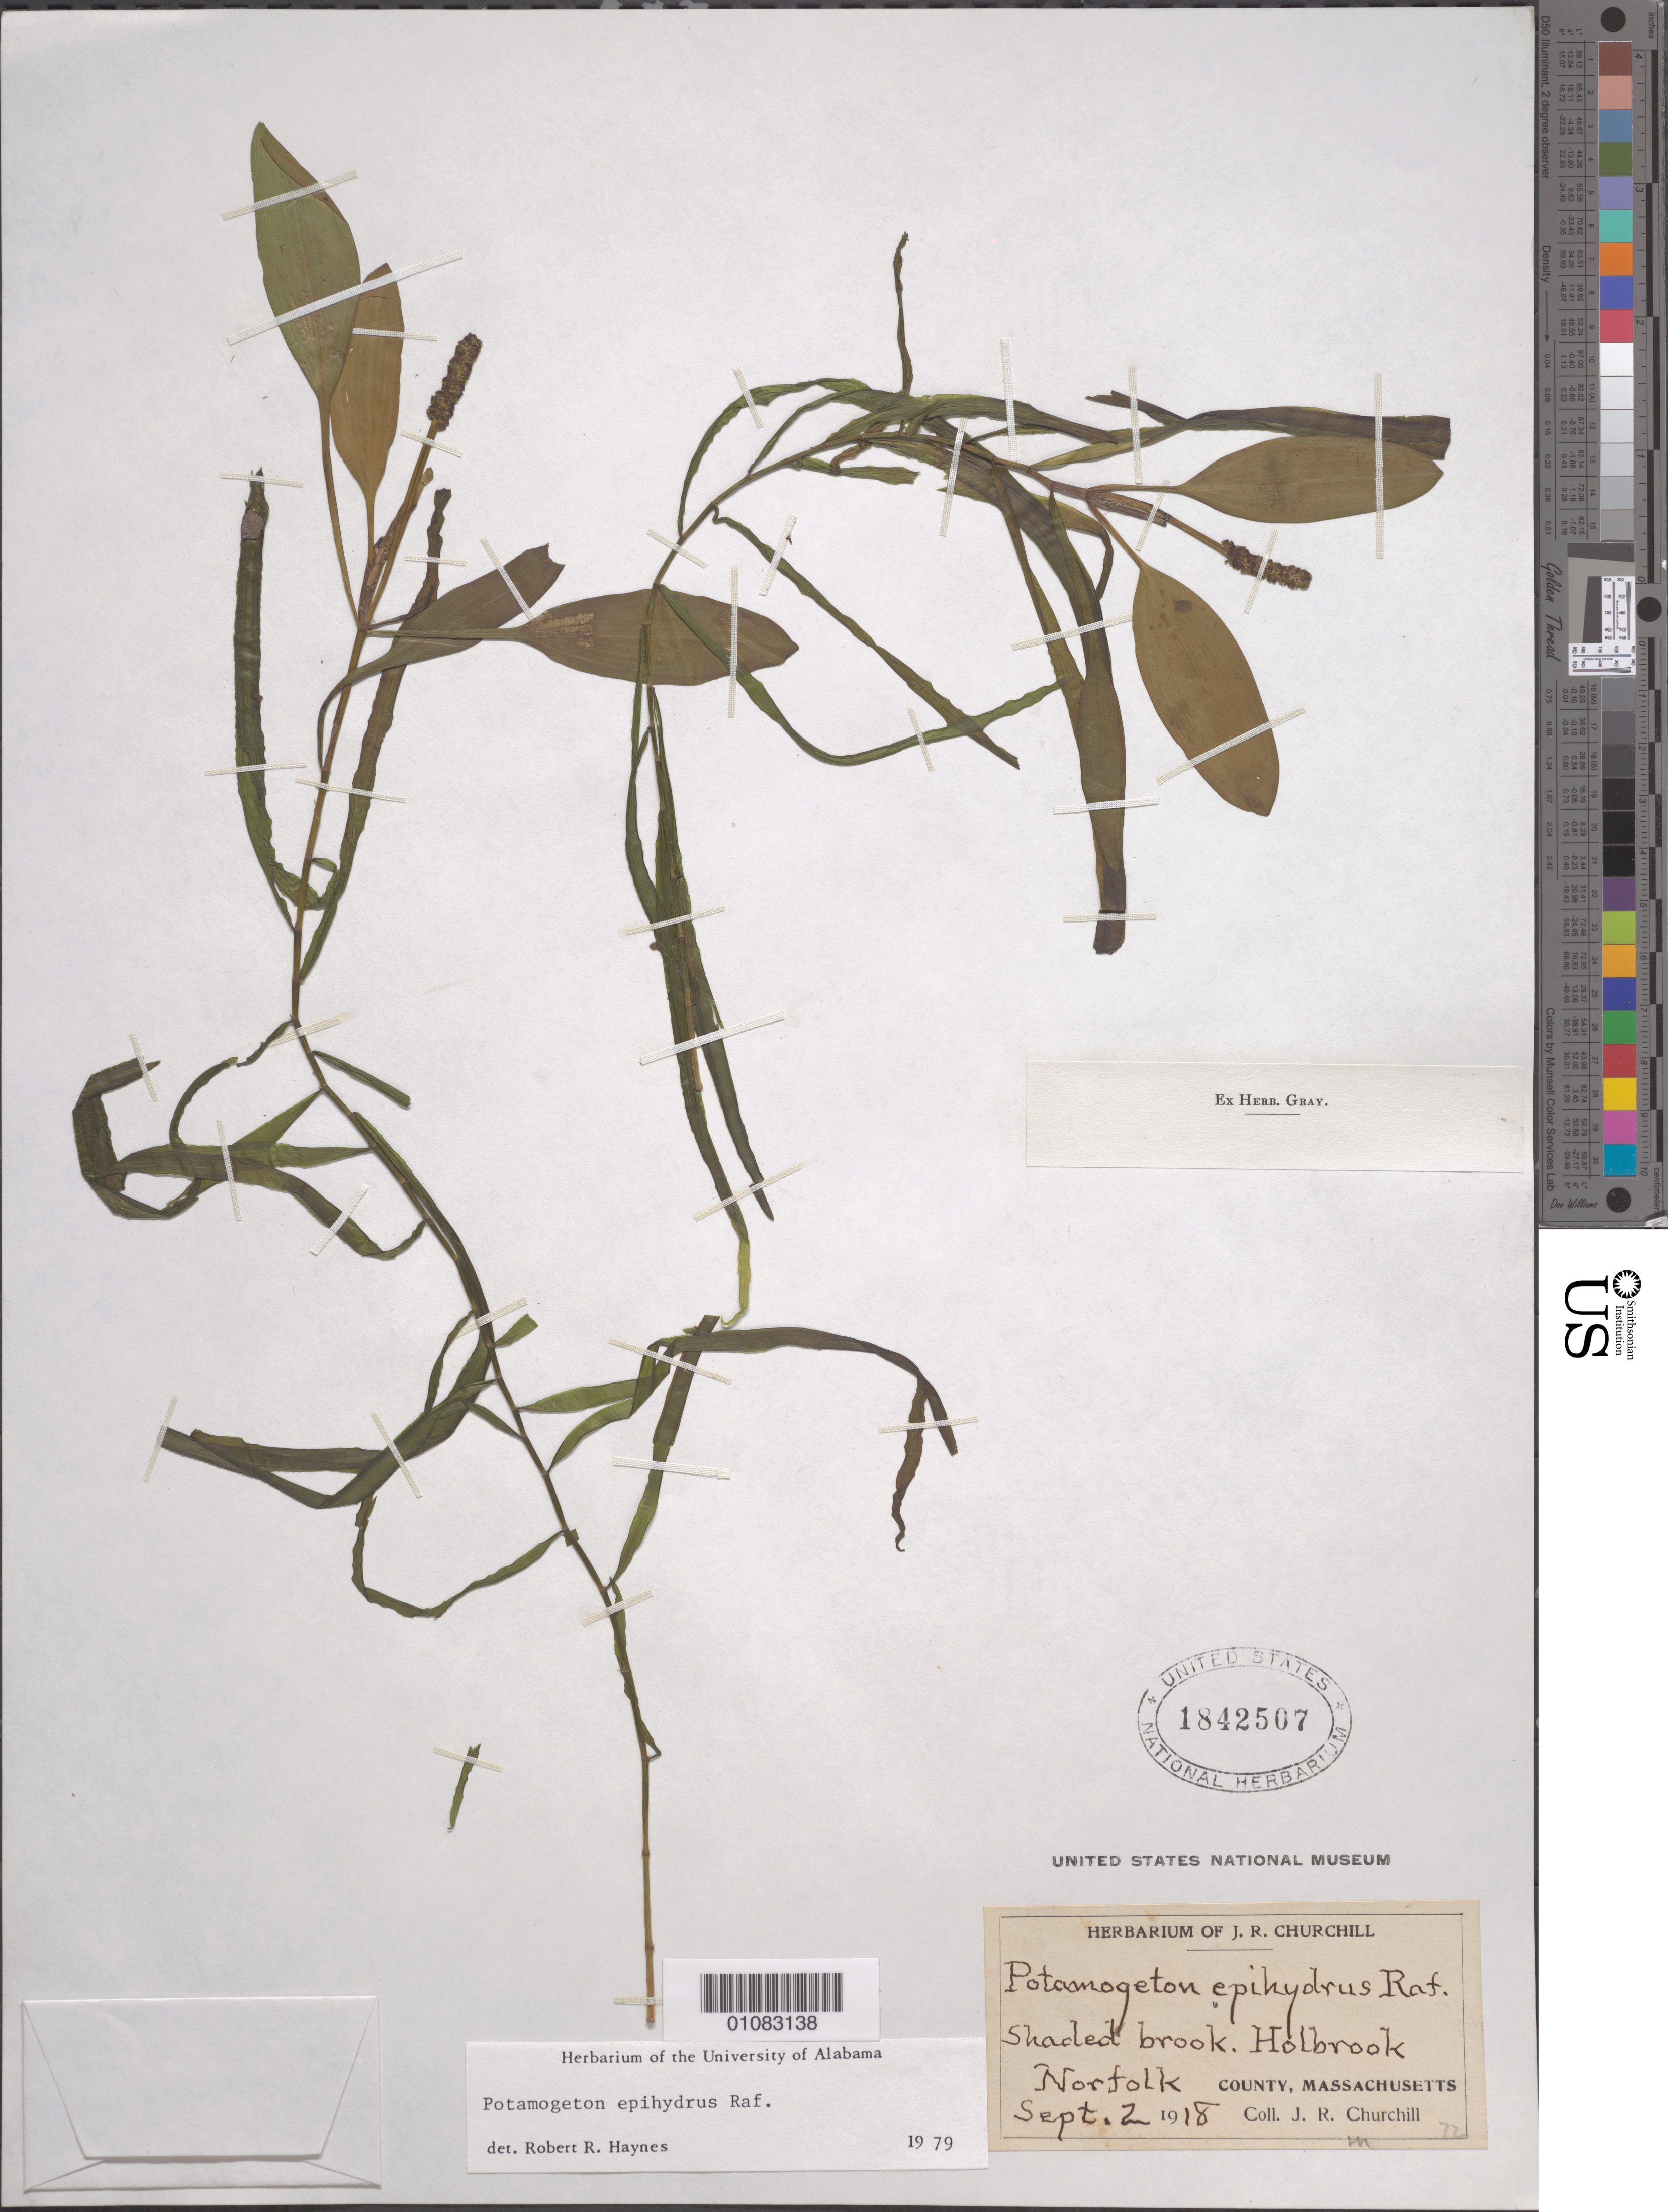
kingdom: Plantae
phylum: Tracheophyta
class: Liliopsida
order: Alismatales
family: Potamogetonaceae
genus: Potamogeton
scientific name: Potamogeton epihydrus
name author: Raf.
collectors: J. Churchill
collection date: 1918-09-02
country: United States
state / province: Massachusetts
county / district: Norfolk County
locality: Holbrook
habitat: Shaded brook.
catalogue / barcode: US 1842507